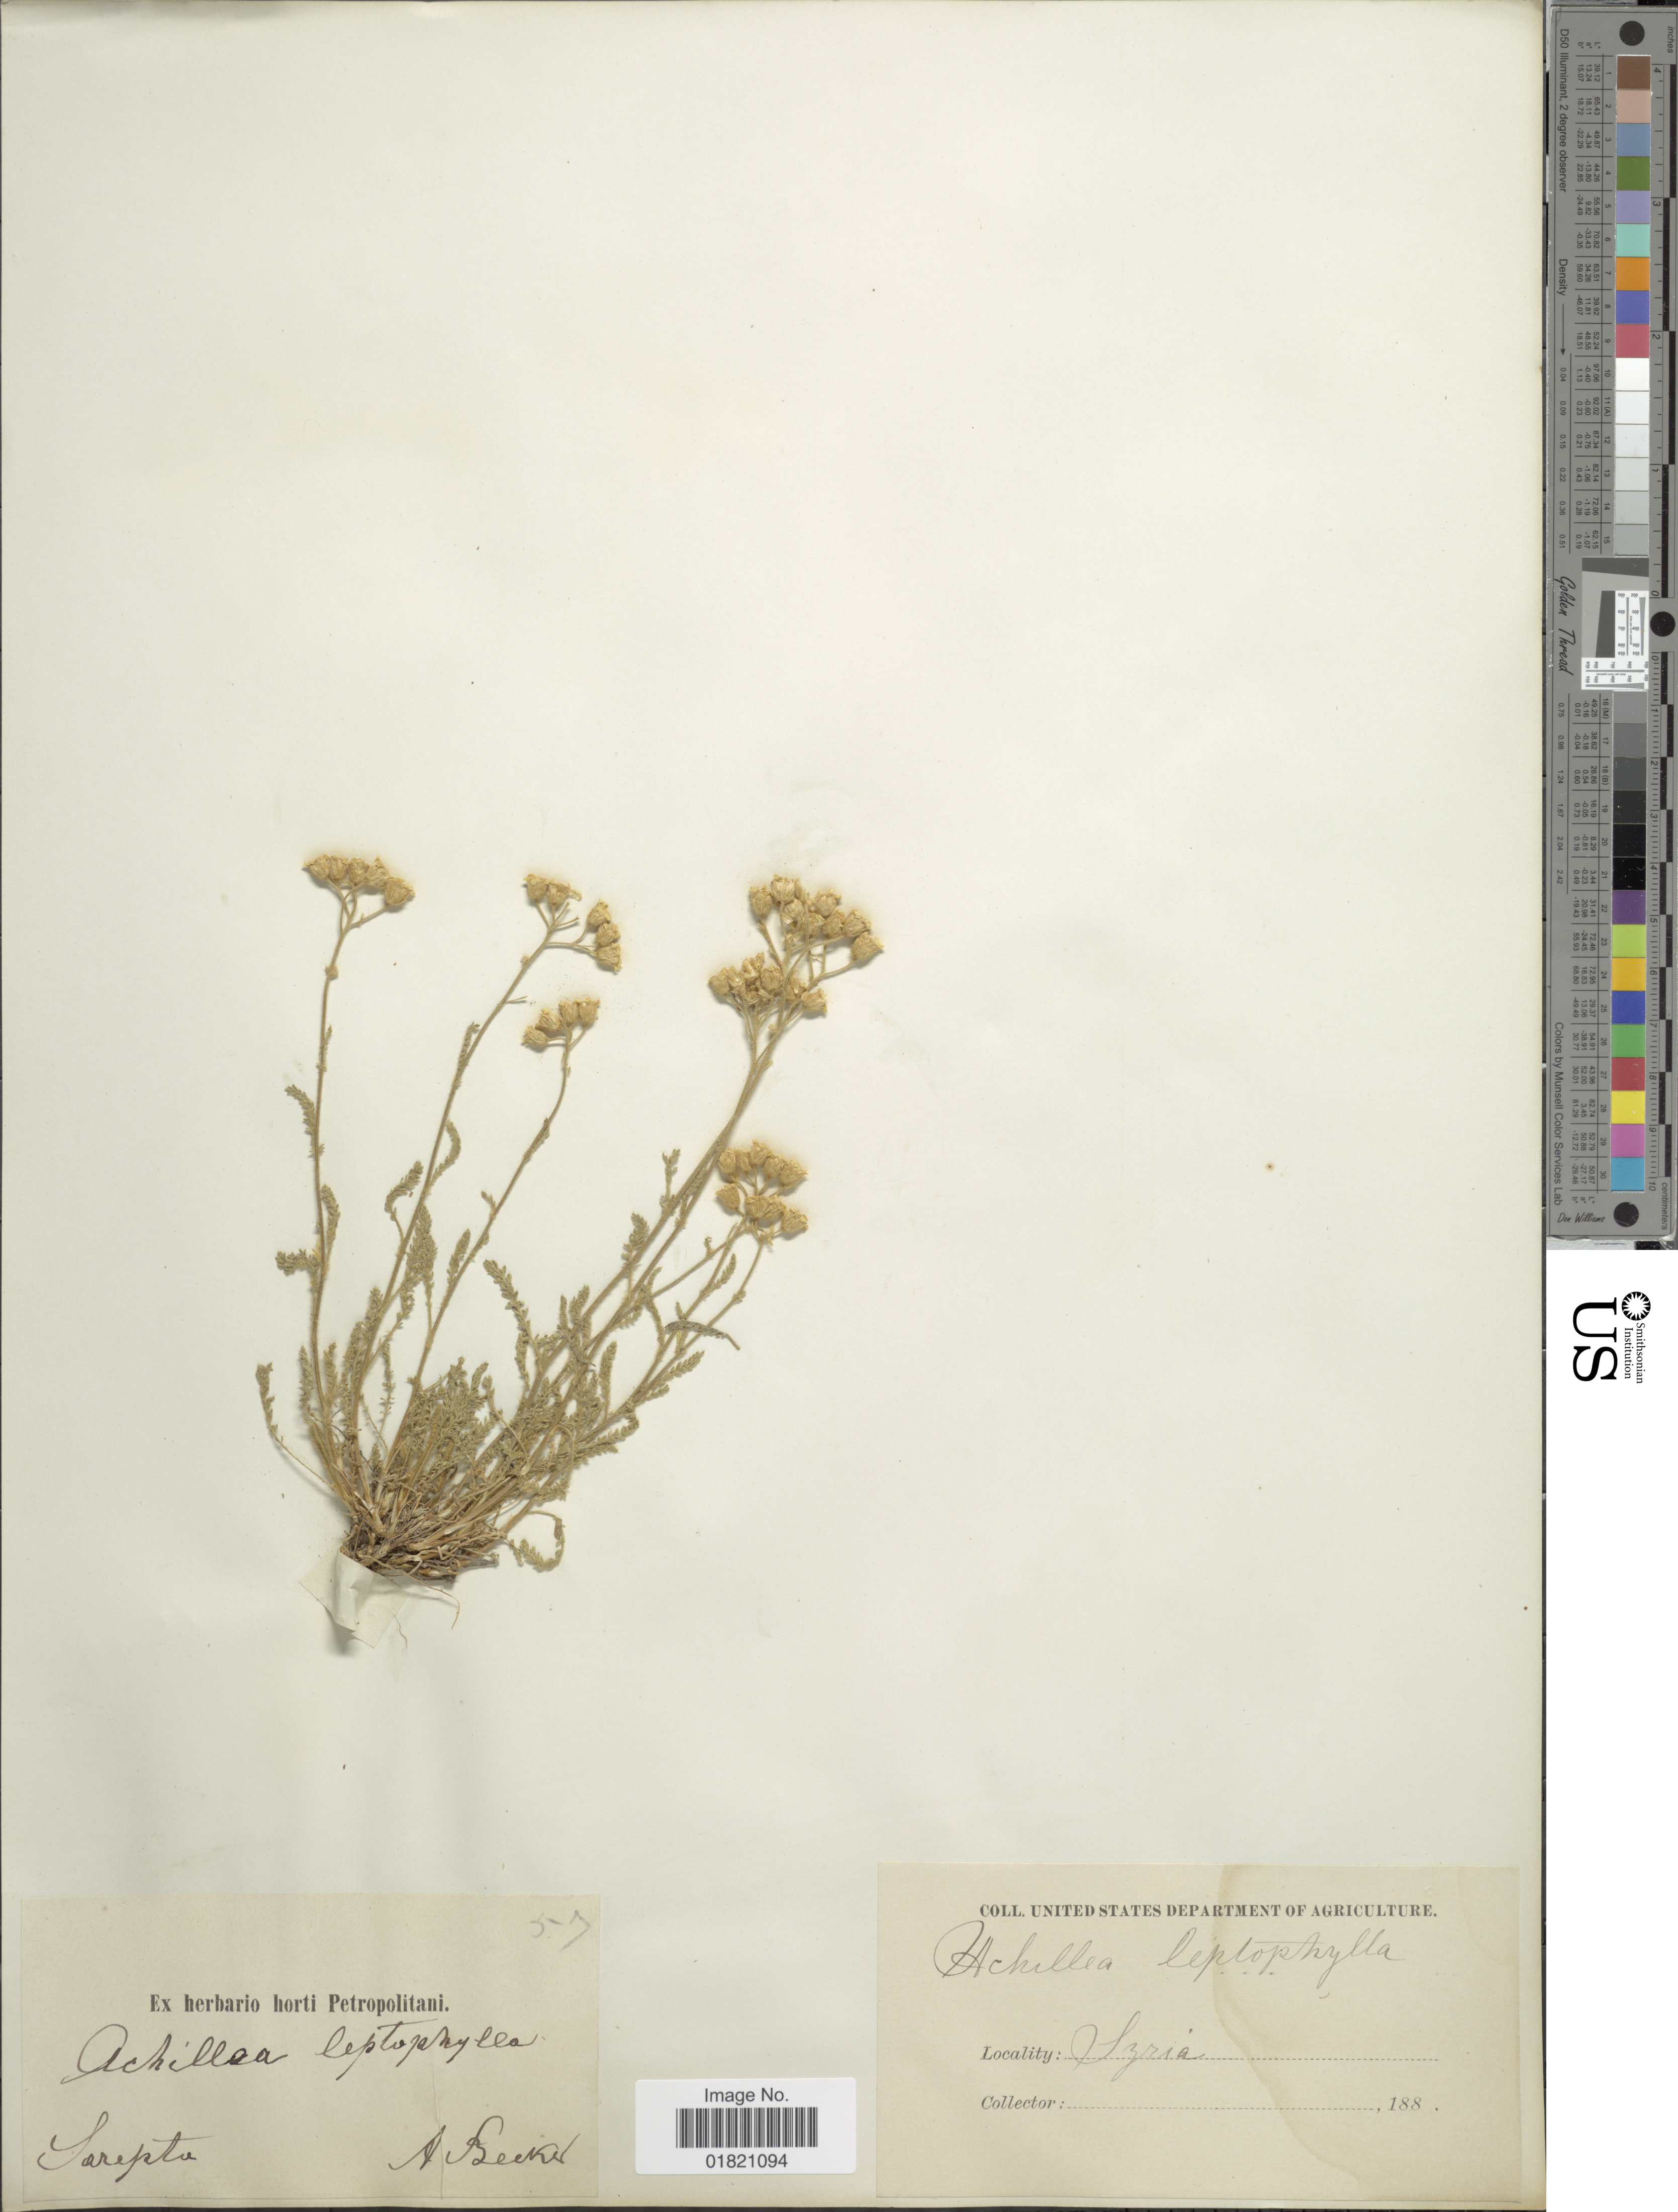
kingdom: Plantae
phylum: Tracheophyta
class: Magnoliopsida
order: Asterales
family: Asteraceae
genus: Achillea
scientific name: Achillea leptophylla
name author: M. Bieb.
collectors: A. Becker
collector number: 57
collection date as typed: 188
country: Russian Federation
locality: Sarepta